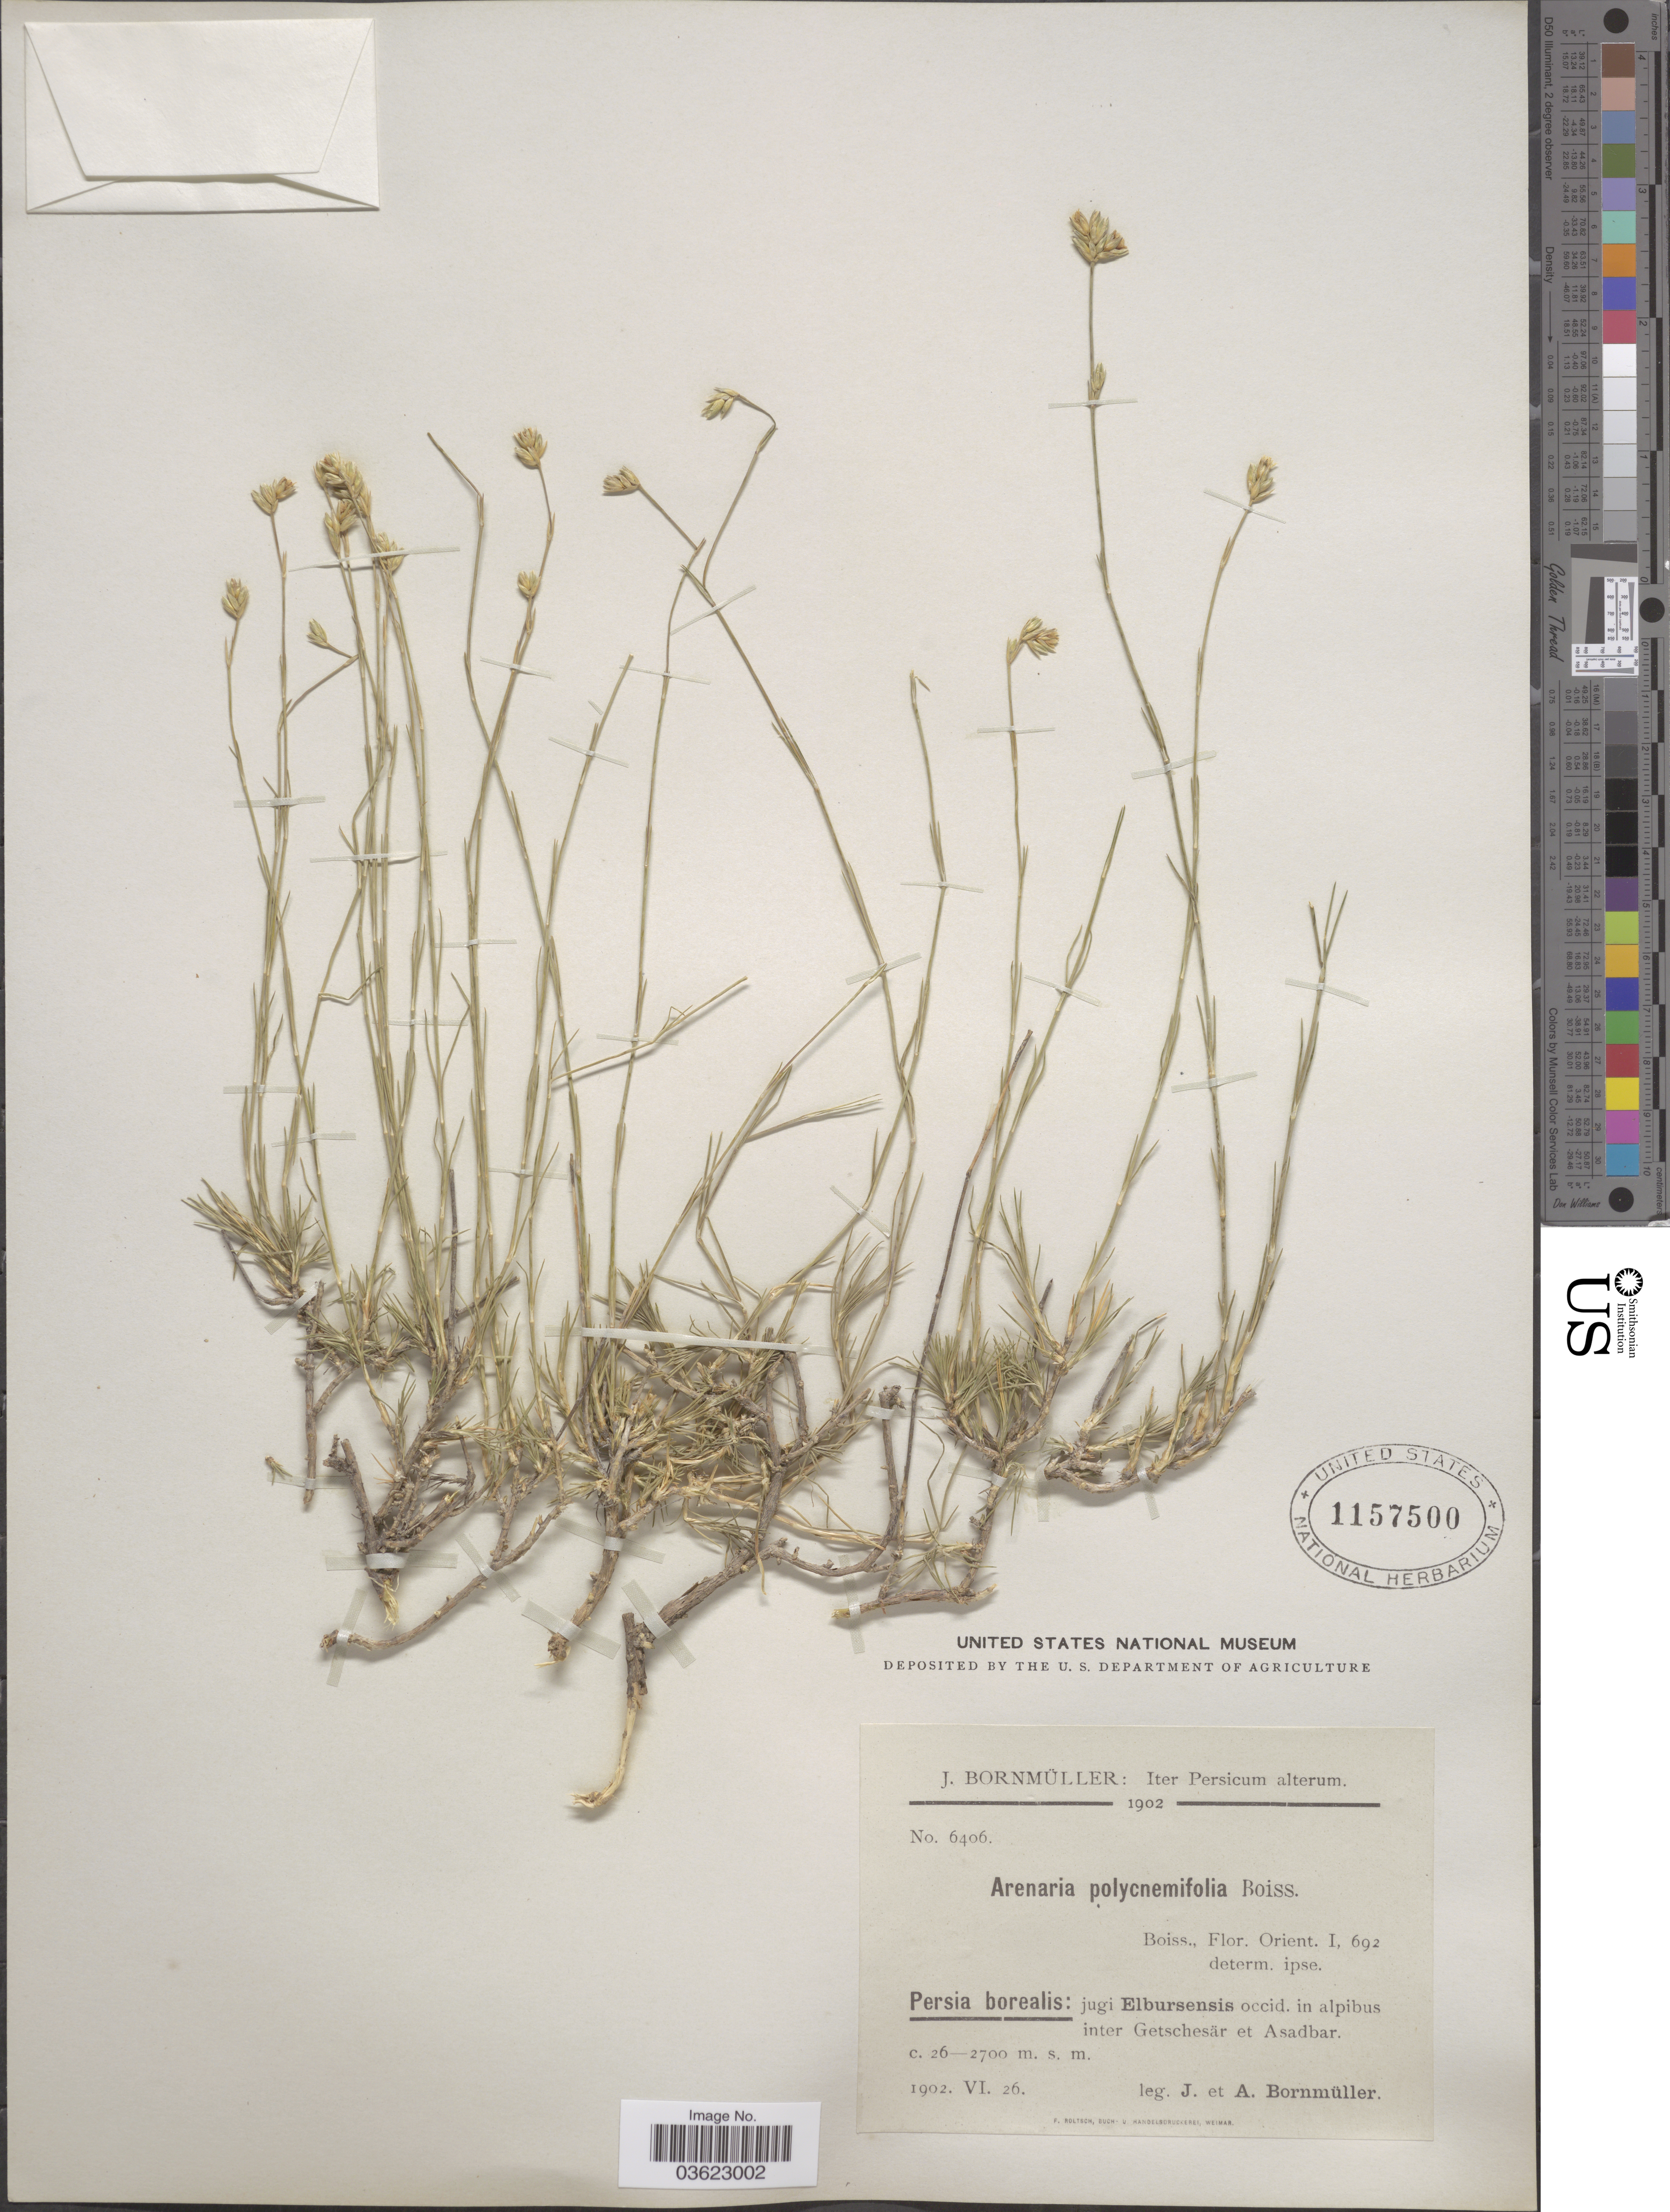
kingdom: Plantae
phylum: Tracheophyta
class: Magnoliopsida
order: Caryophyllales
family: Caryophyllaceae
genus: Eremogone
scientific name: Eremogone polycnemifolia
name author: (Boiss.) Holub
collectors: J. Bornmüller & A. Bornmüller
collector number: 6406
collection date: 1902-06-26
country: Iran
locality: Persia borealis: jugi Elbursensis occid. in alpibus inter Getschesär et Asadbar.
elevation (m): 2600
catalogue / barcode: US 1157500